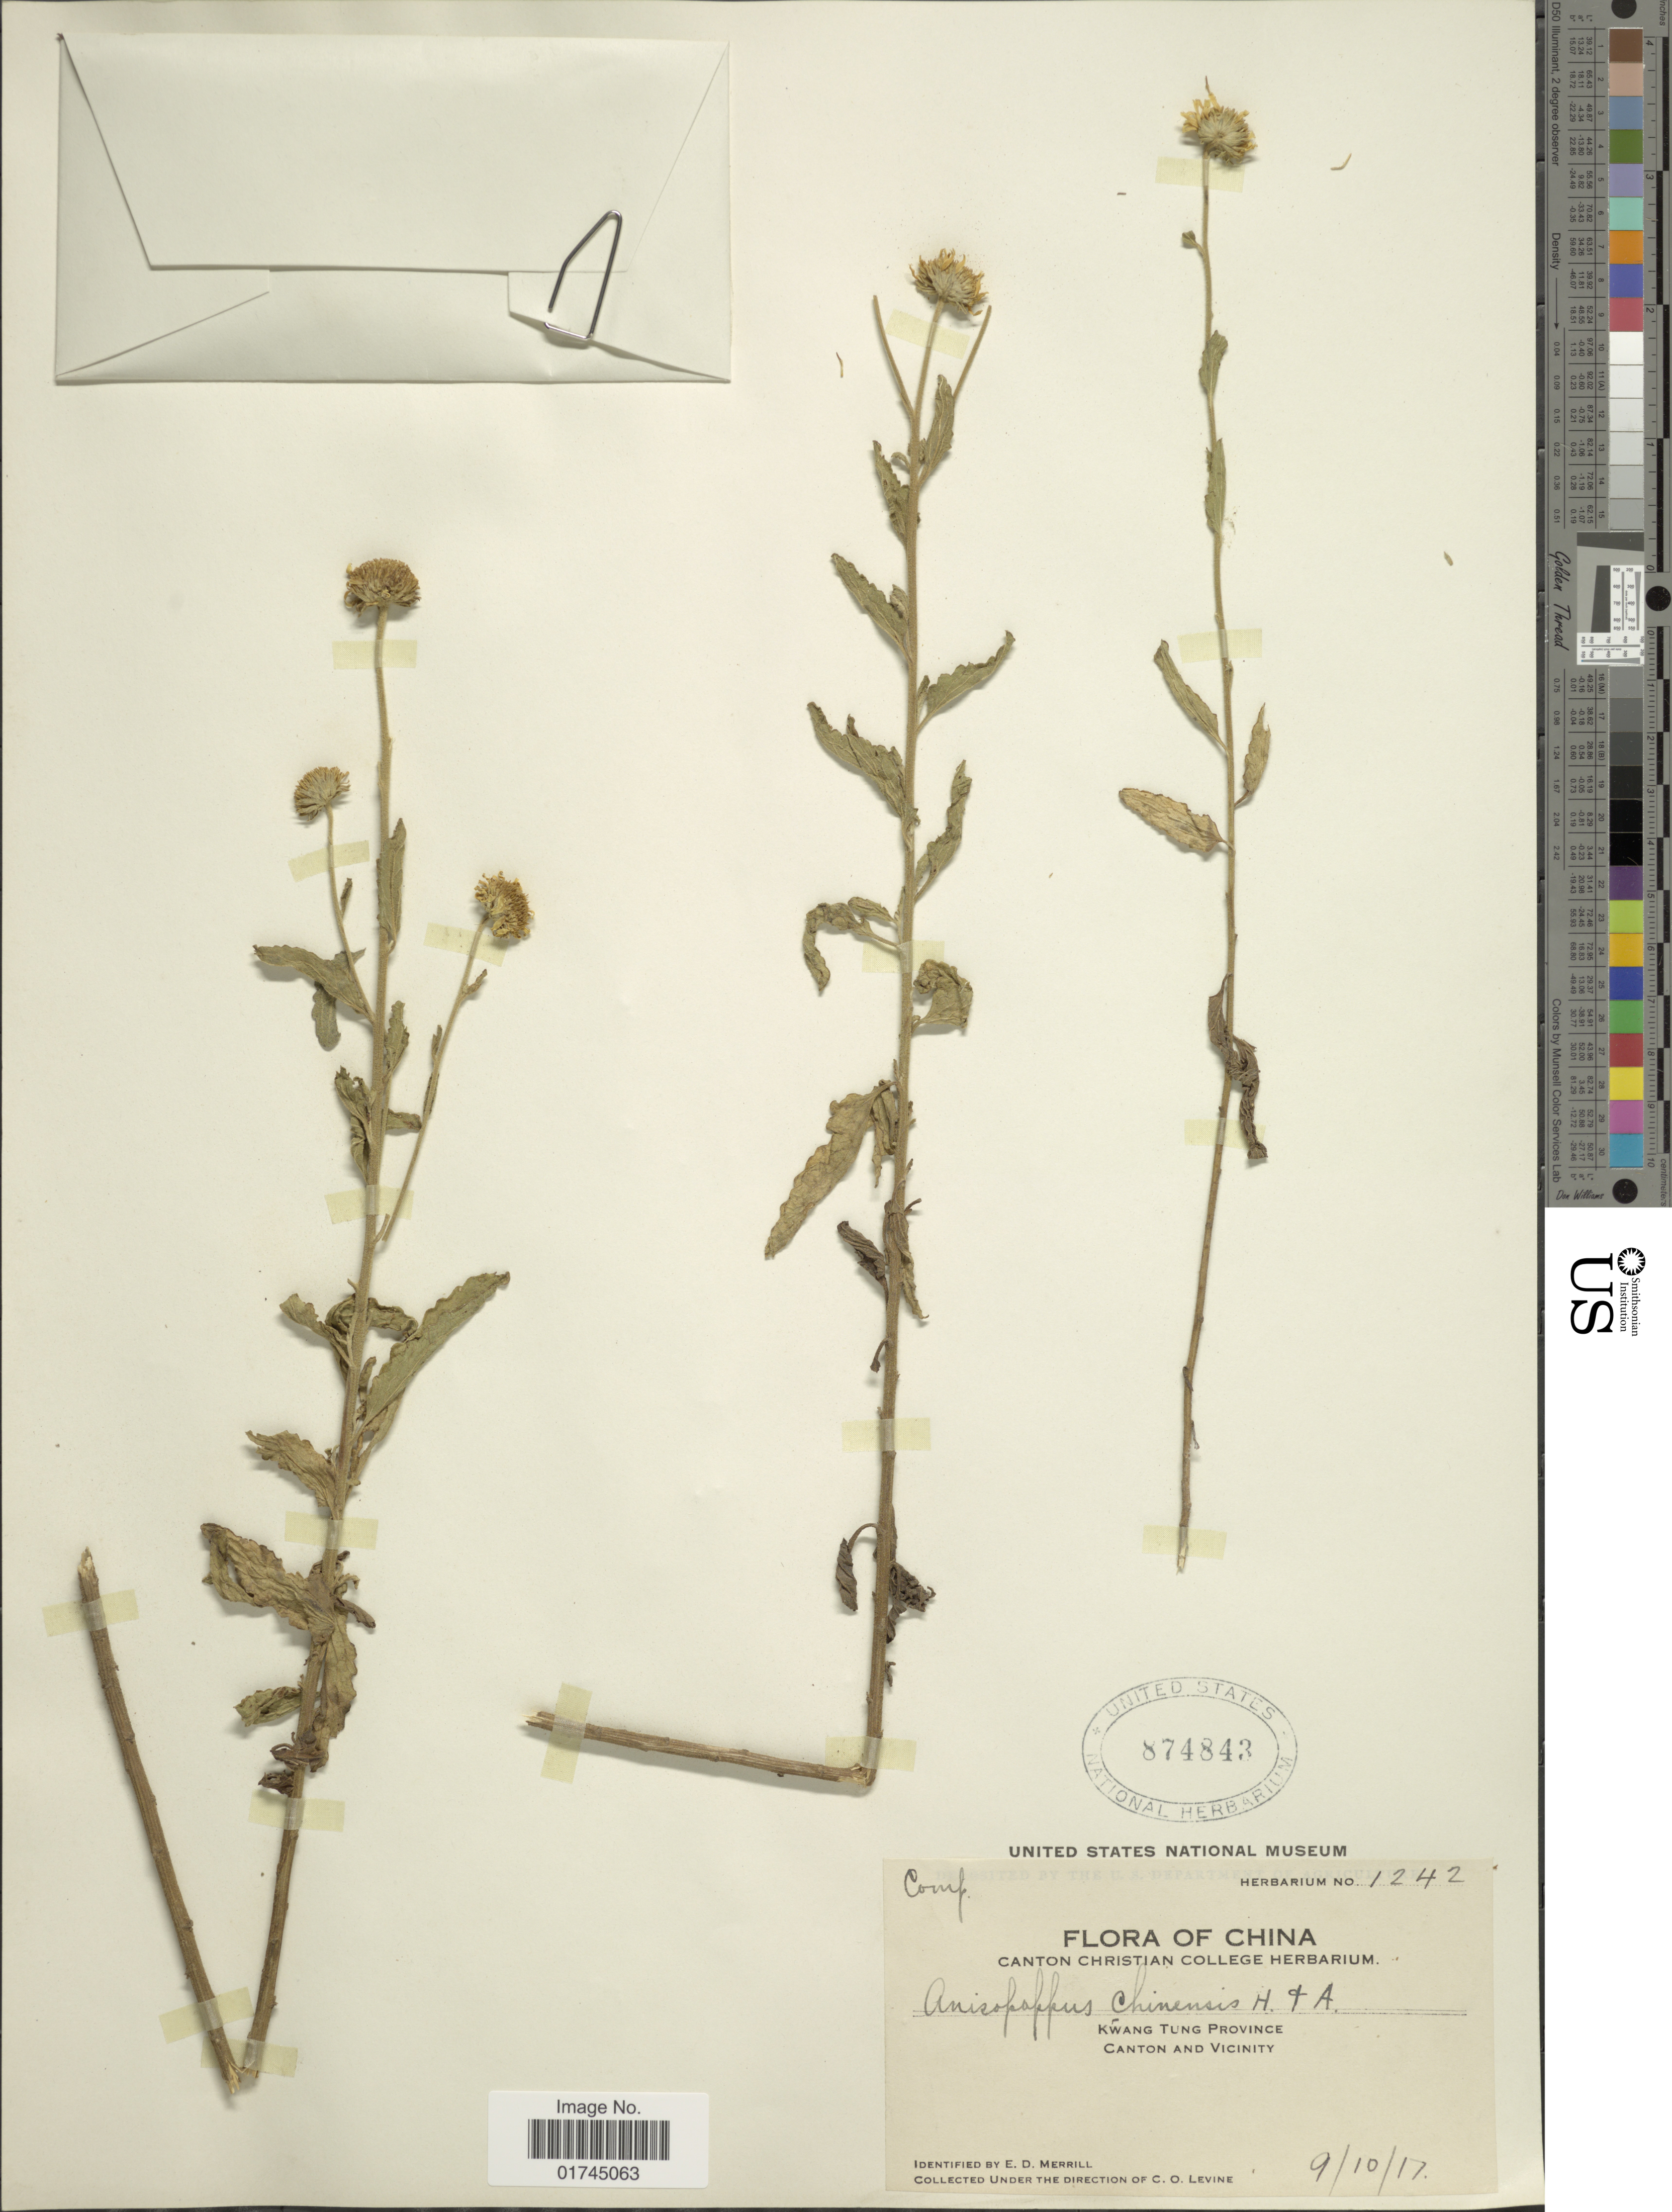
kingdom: Plantae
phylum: Tracheophyta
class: Magnoliopsida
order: Asterales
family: Asteraceae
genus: Anisopappus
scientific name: Anisopappus chinensis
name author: Hook. & Arn.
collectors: C. O. Levine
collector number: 1242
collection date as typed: Transcribed d/m/y: 10/9/17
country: China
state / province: Guangdong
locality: Kwang Tung Province, Canton and Vicinity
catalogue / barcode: US 874843